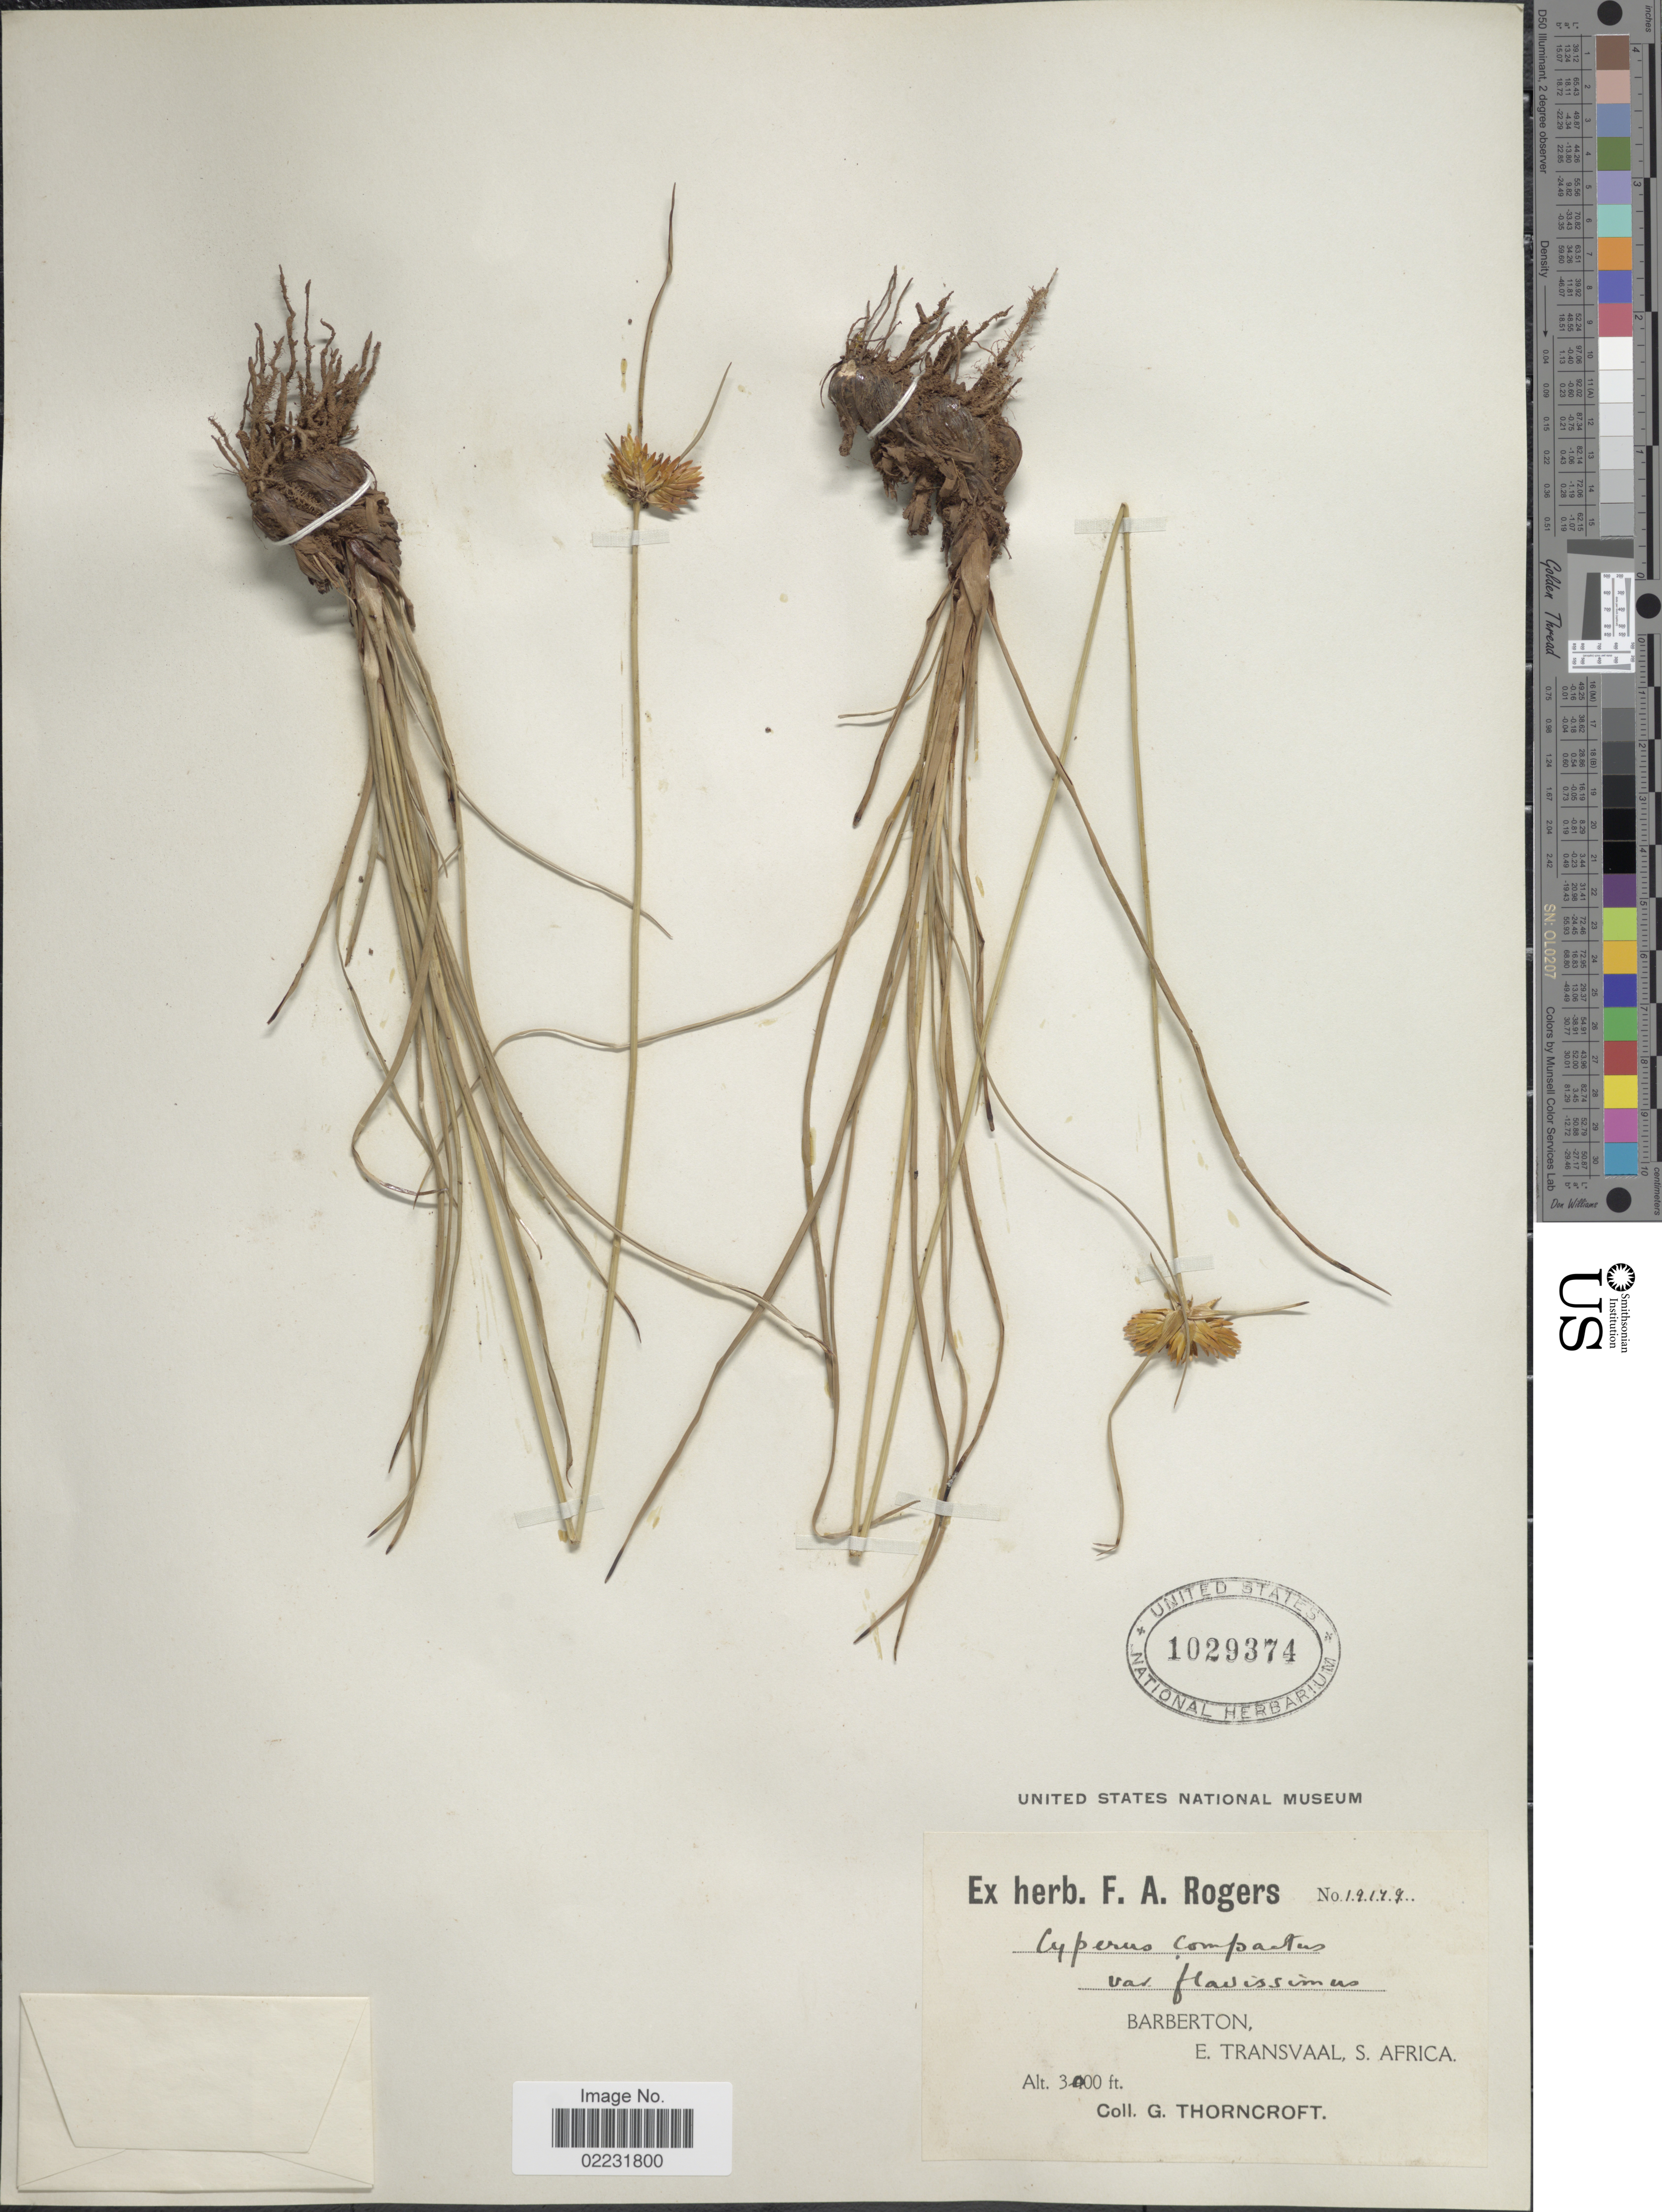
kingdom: Plantae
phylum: Tracheophyta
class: Liliopsida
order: Poales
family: Cyperaceae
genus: Cyperus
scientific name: Cyperus obtusiflorus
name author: Vahl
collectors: G. Thorncroft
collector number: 19179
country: South Africa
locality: Barberton, E. Transvaal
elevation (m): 914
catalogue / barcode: US 1029374